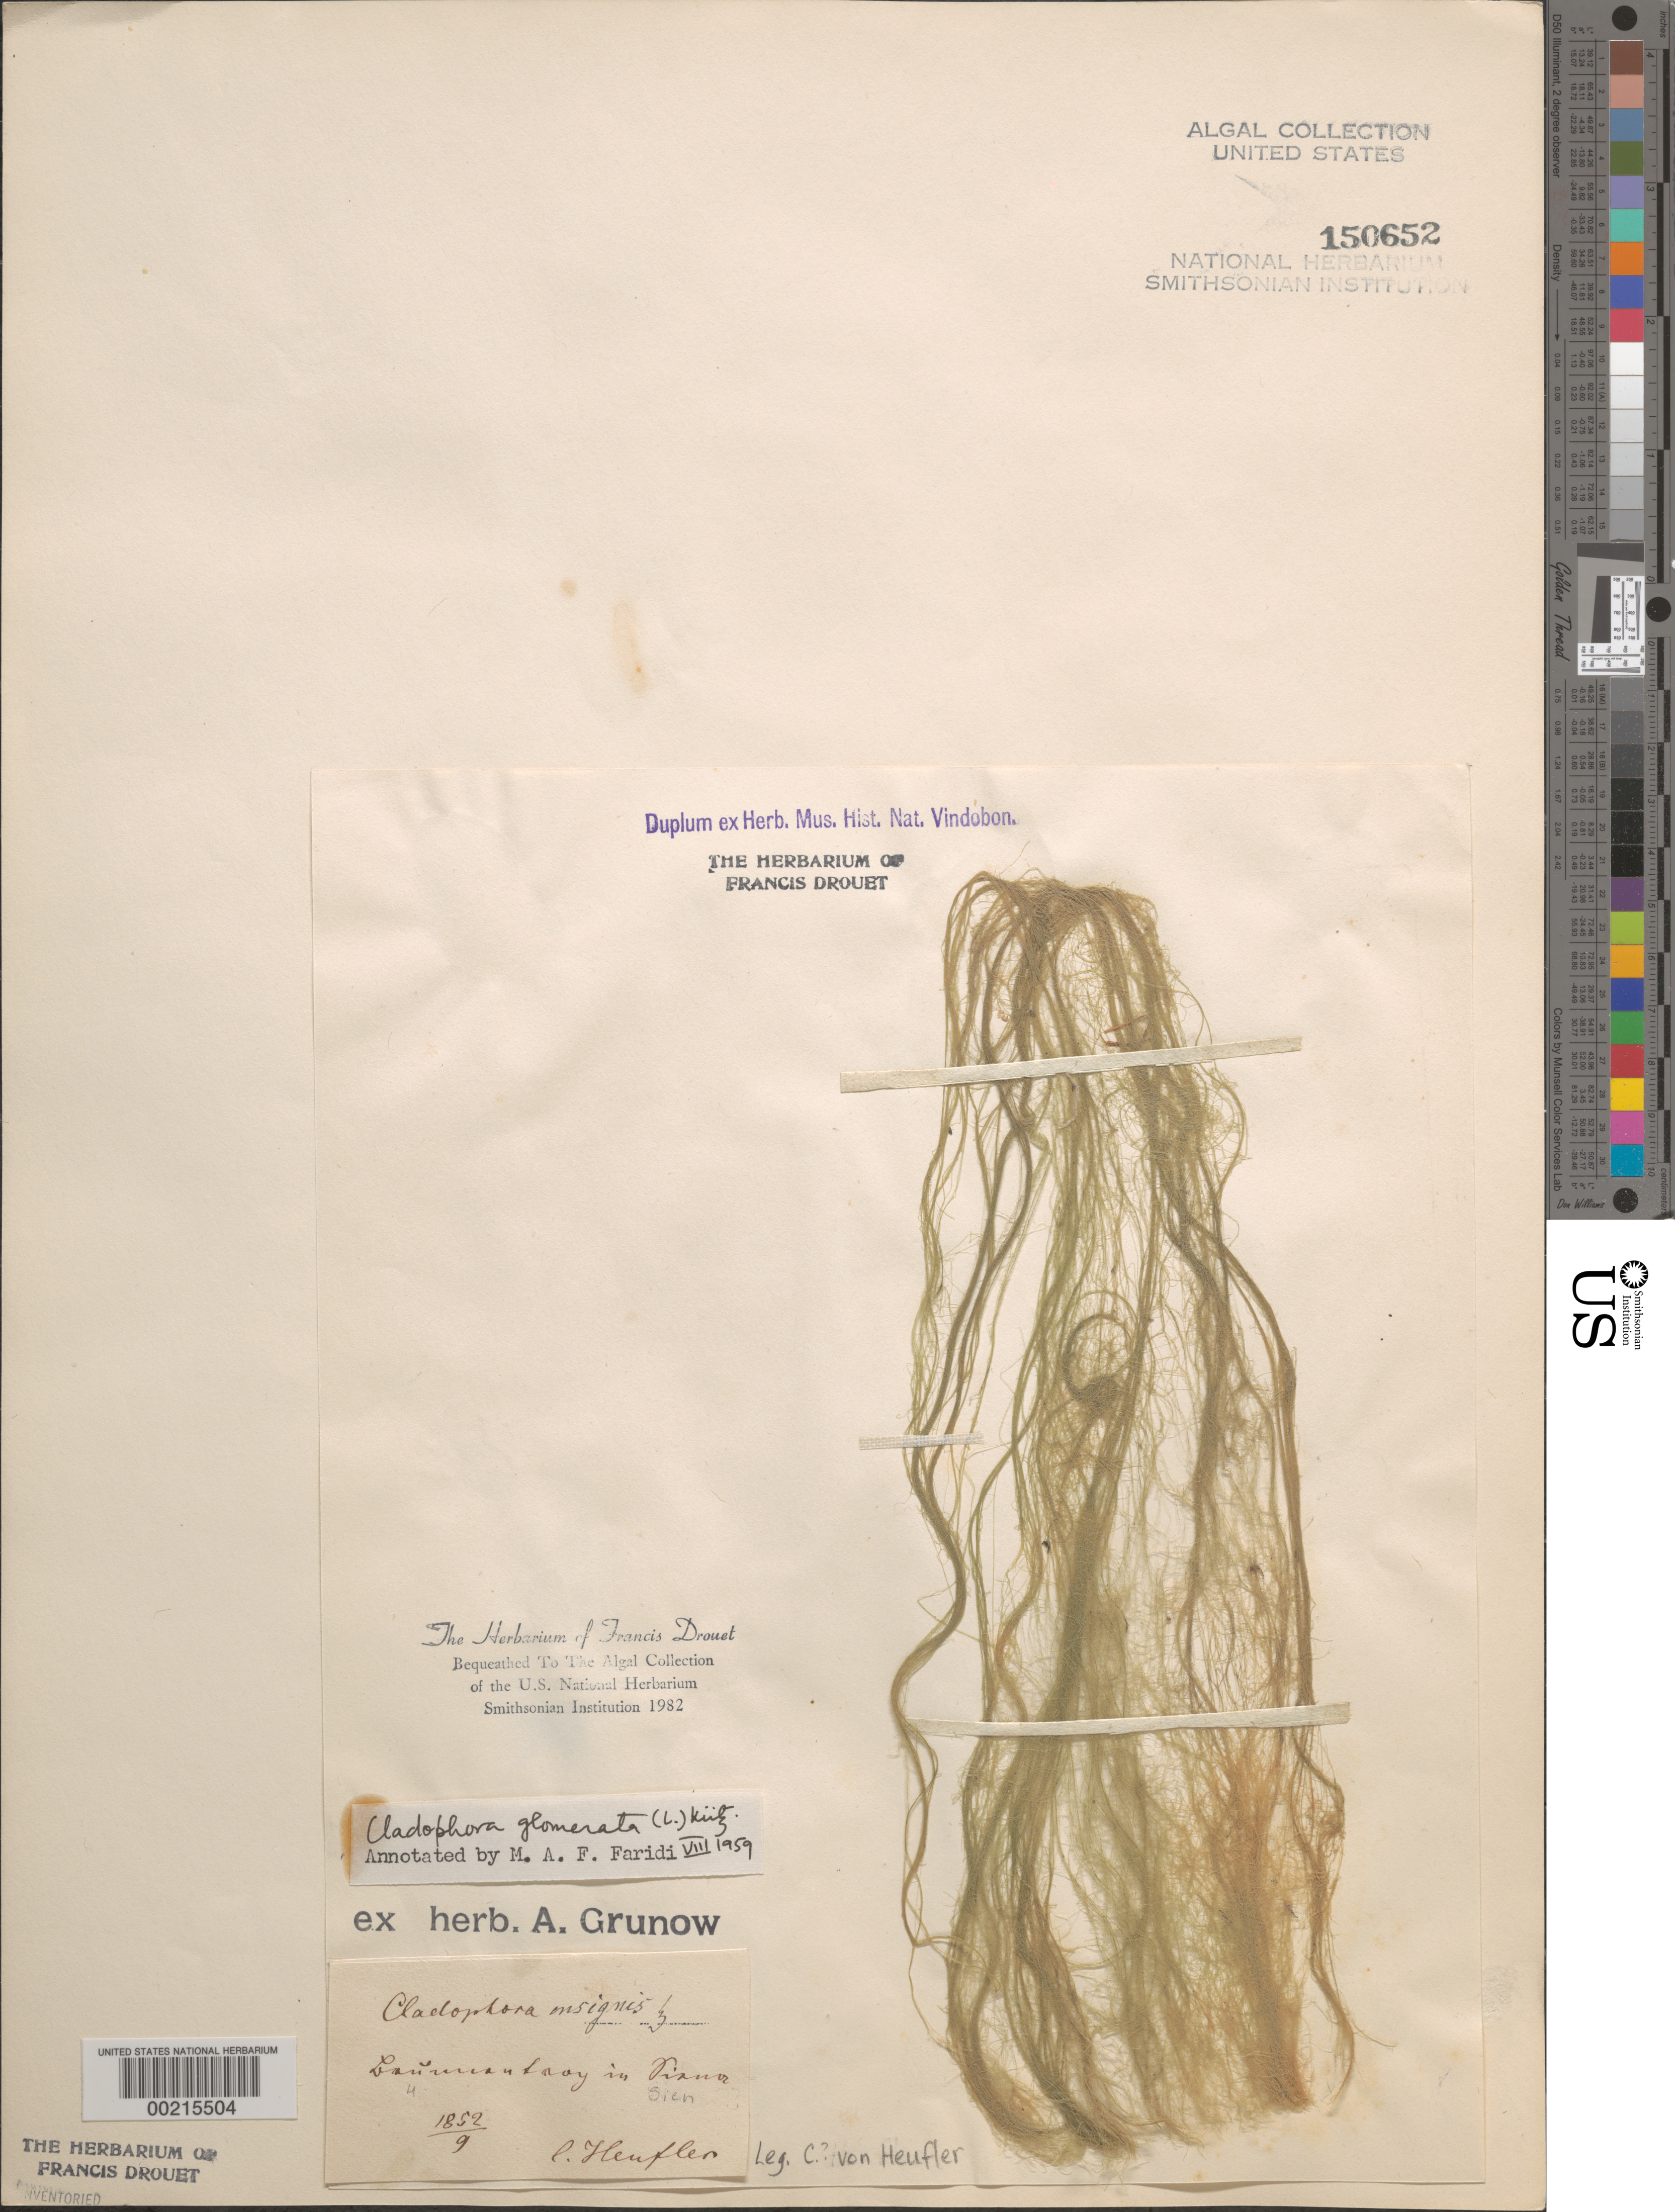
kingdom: Plantae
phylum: Chlorophyta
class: Ulvophyceae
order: Cladophorales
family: Cladophoraceae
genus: Cladophora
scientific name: Cladophora glomerata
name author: (L.) Kütz.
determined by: Faridi, M. A. F.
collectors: C. Von Heufler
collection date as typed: Sep 1852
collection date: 1852-09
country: Austria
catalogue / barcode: US 150652